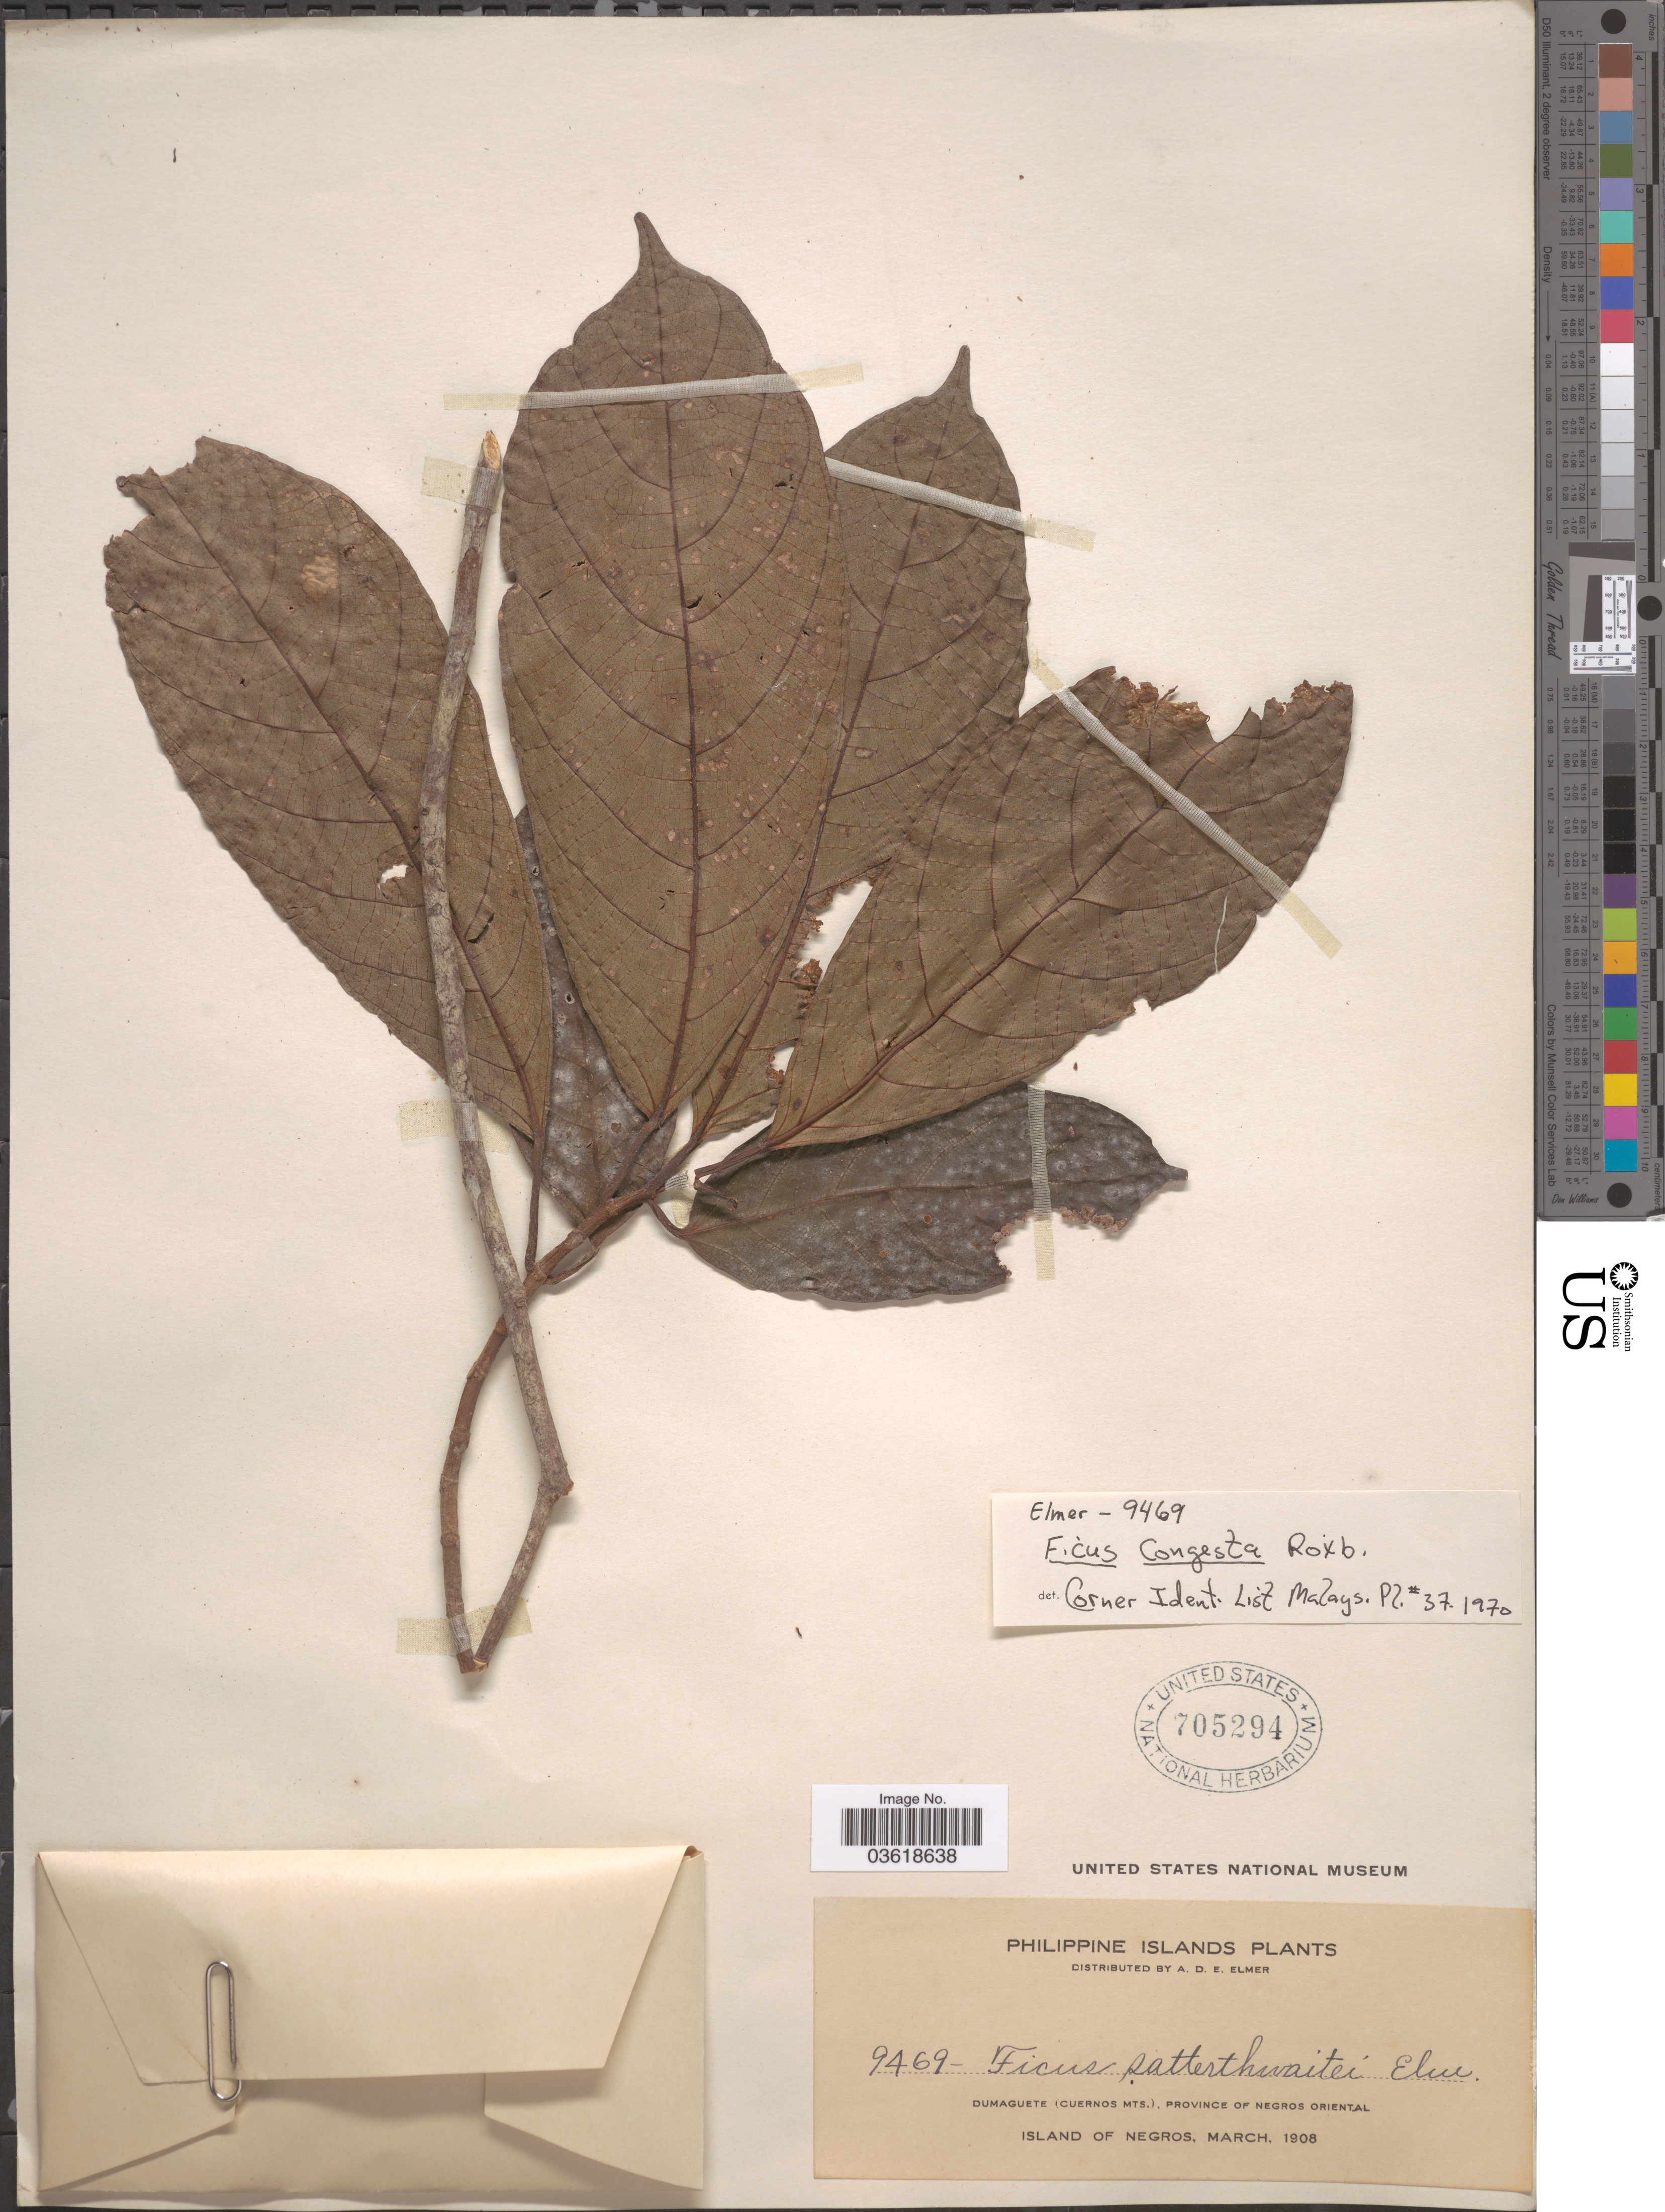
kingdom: Plantae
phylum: Tracheophyta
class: Magnoliopsida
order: Rosales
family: Moraceae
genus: Ficus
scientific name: Ficus congesta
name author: Roxb.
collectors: A. D. E. Elmer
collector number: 9469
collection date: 1908-03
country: Philippines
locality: Philippine Islands. Dumaguete (Cuernos Mts.), Province of Negros Oriental. Island of Negros.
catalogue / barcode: US 705294